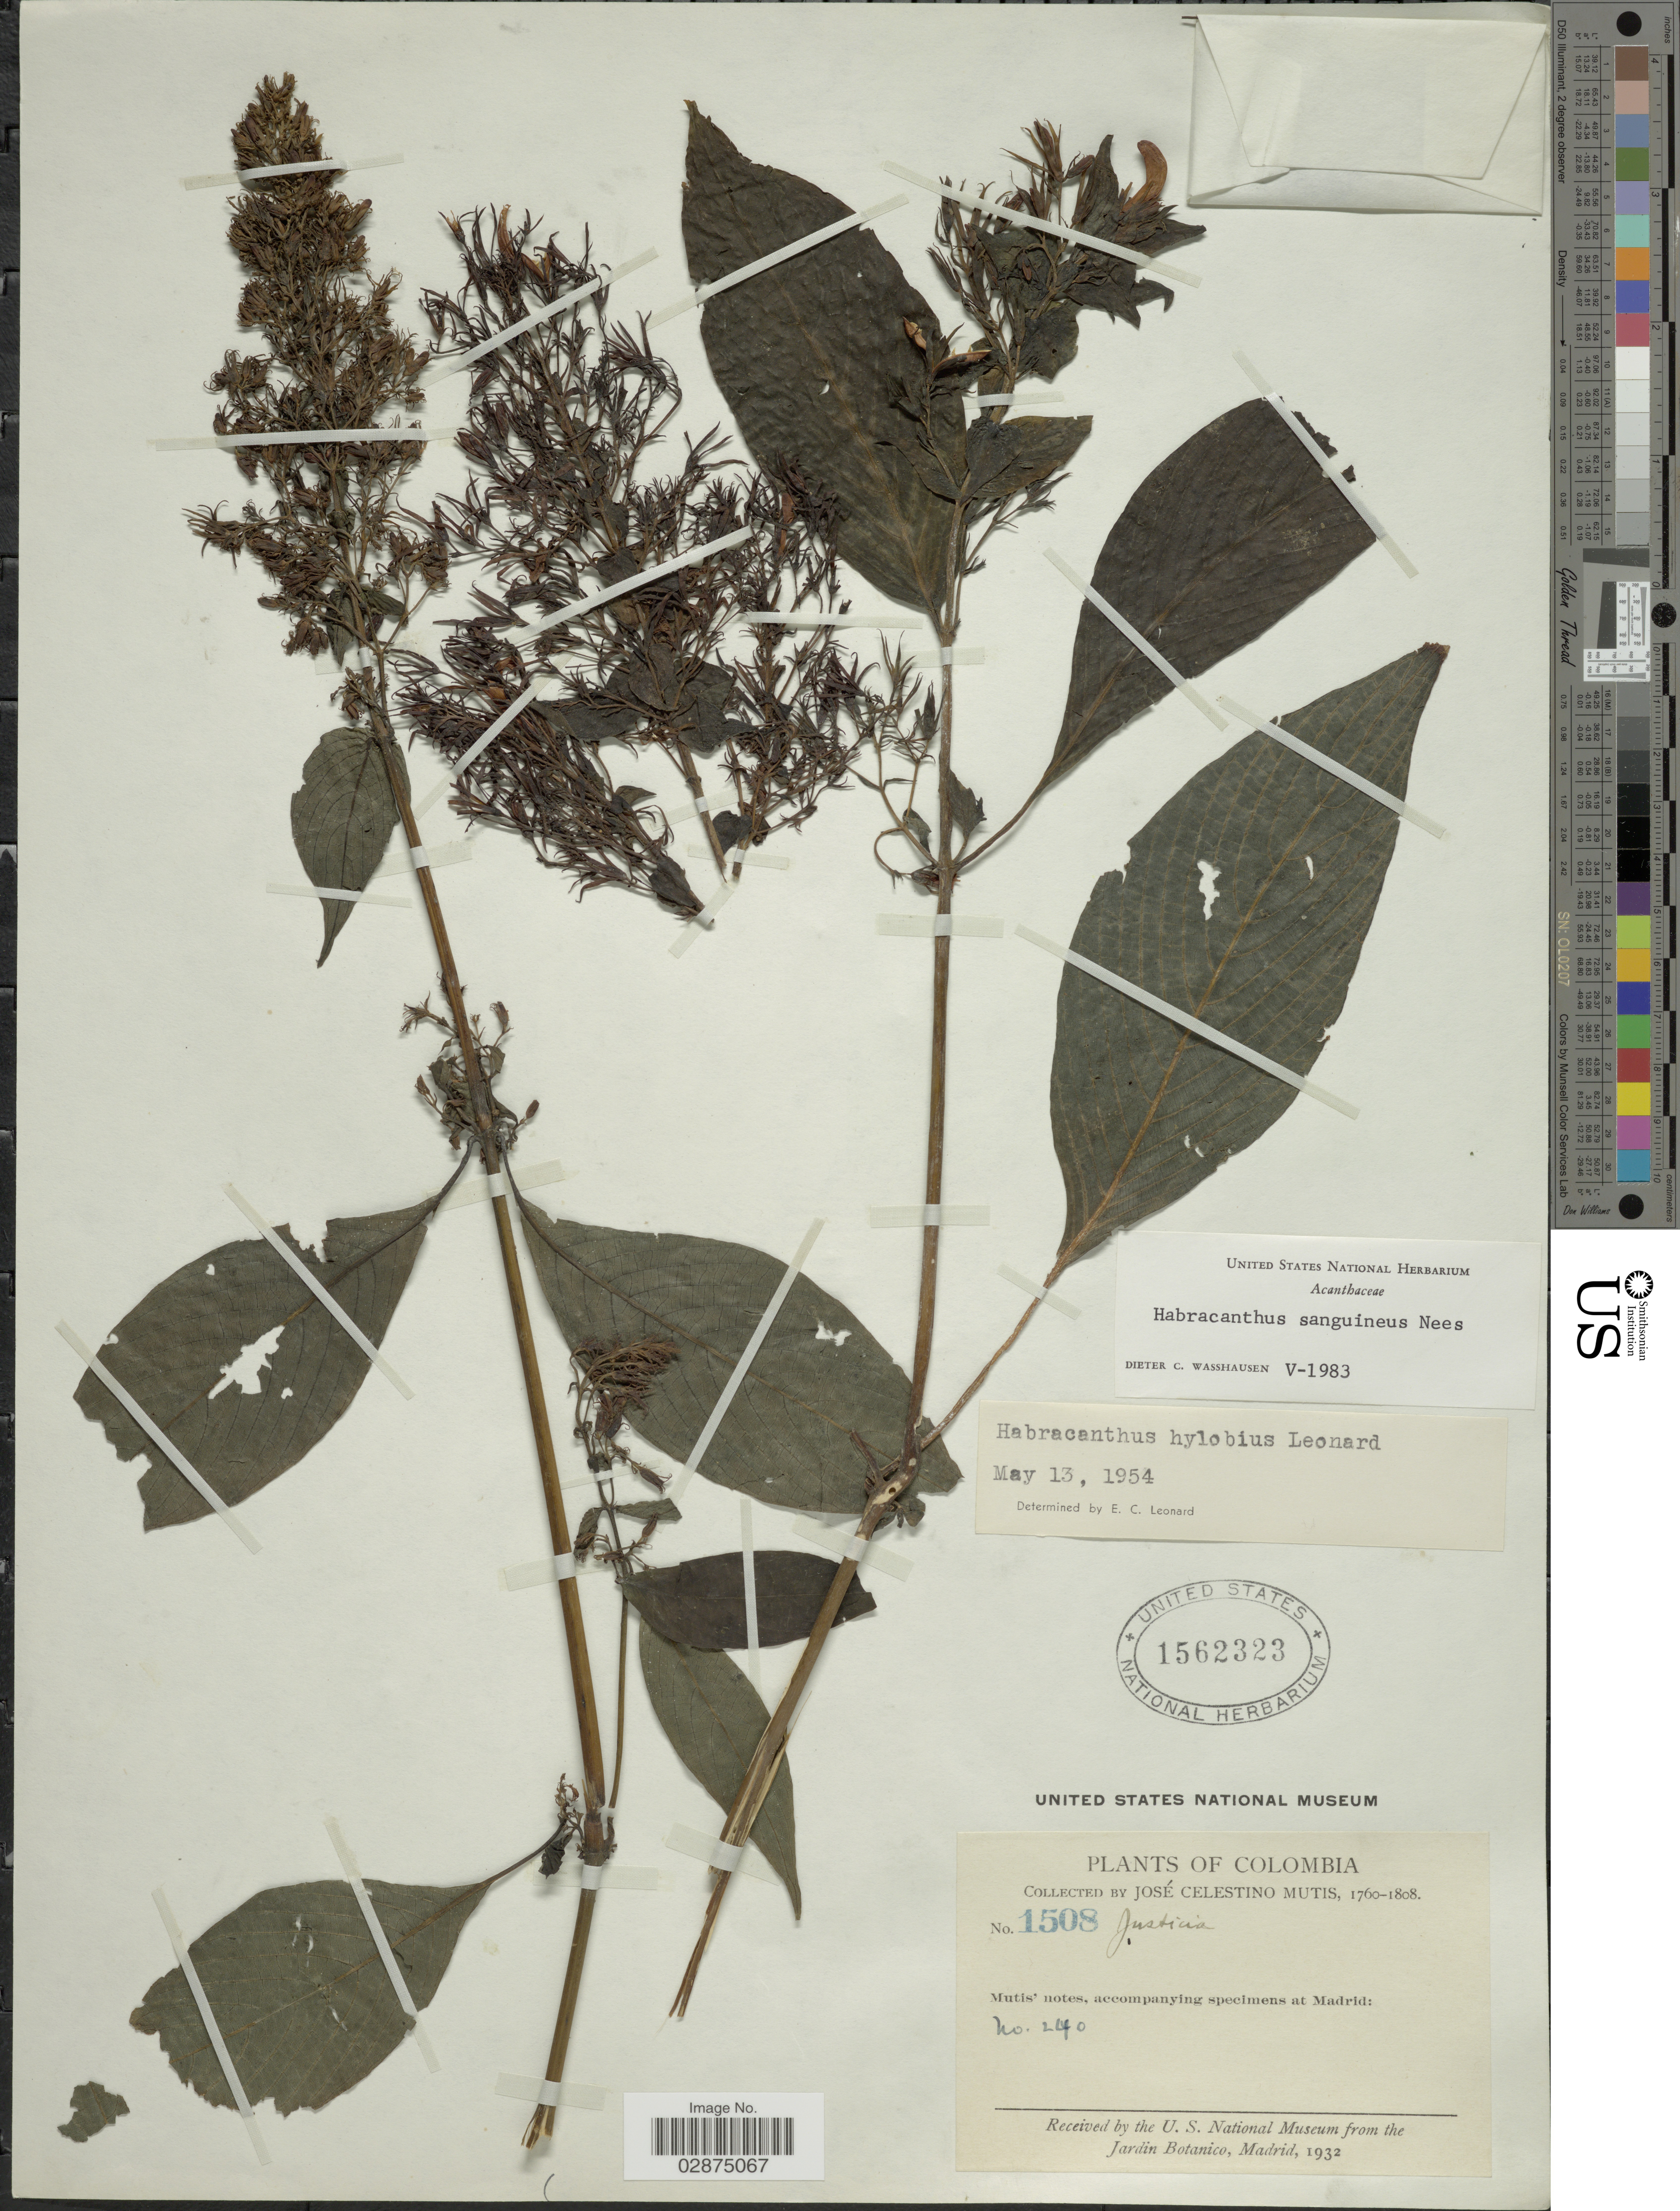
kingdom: Plantae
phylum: Tracheophyta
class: Magnoliopsida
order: Lamiales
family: Acanthaceae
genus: Habracanthus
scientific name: Habracanthus sanguineus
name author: Nees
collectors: J. C. B. Mutis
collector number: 1508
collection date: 1760/1808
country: Colombia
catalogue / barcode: US 1562323